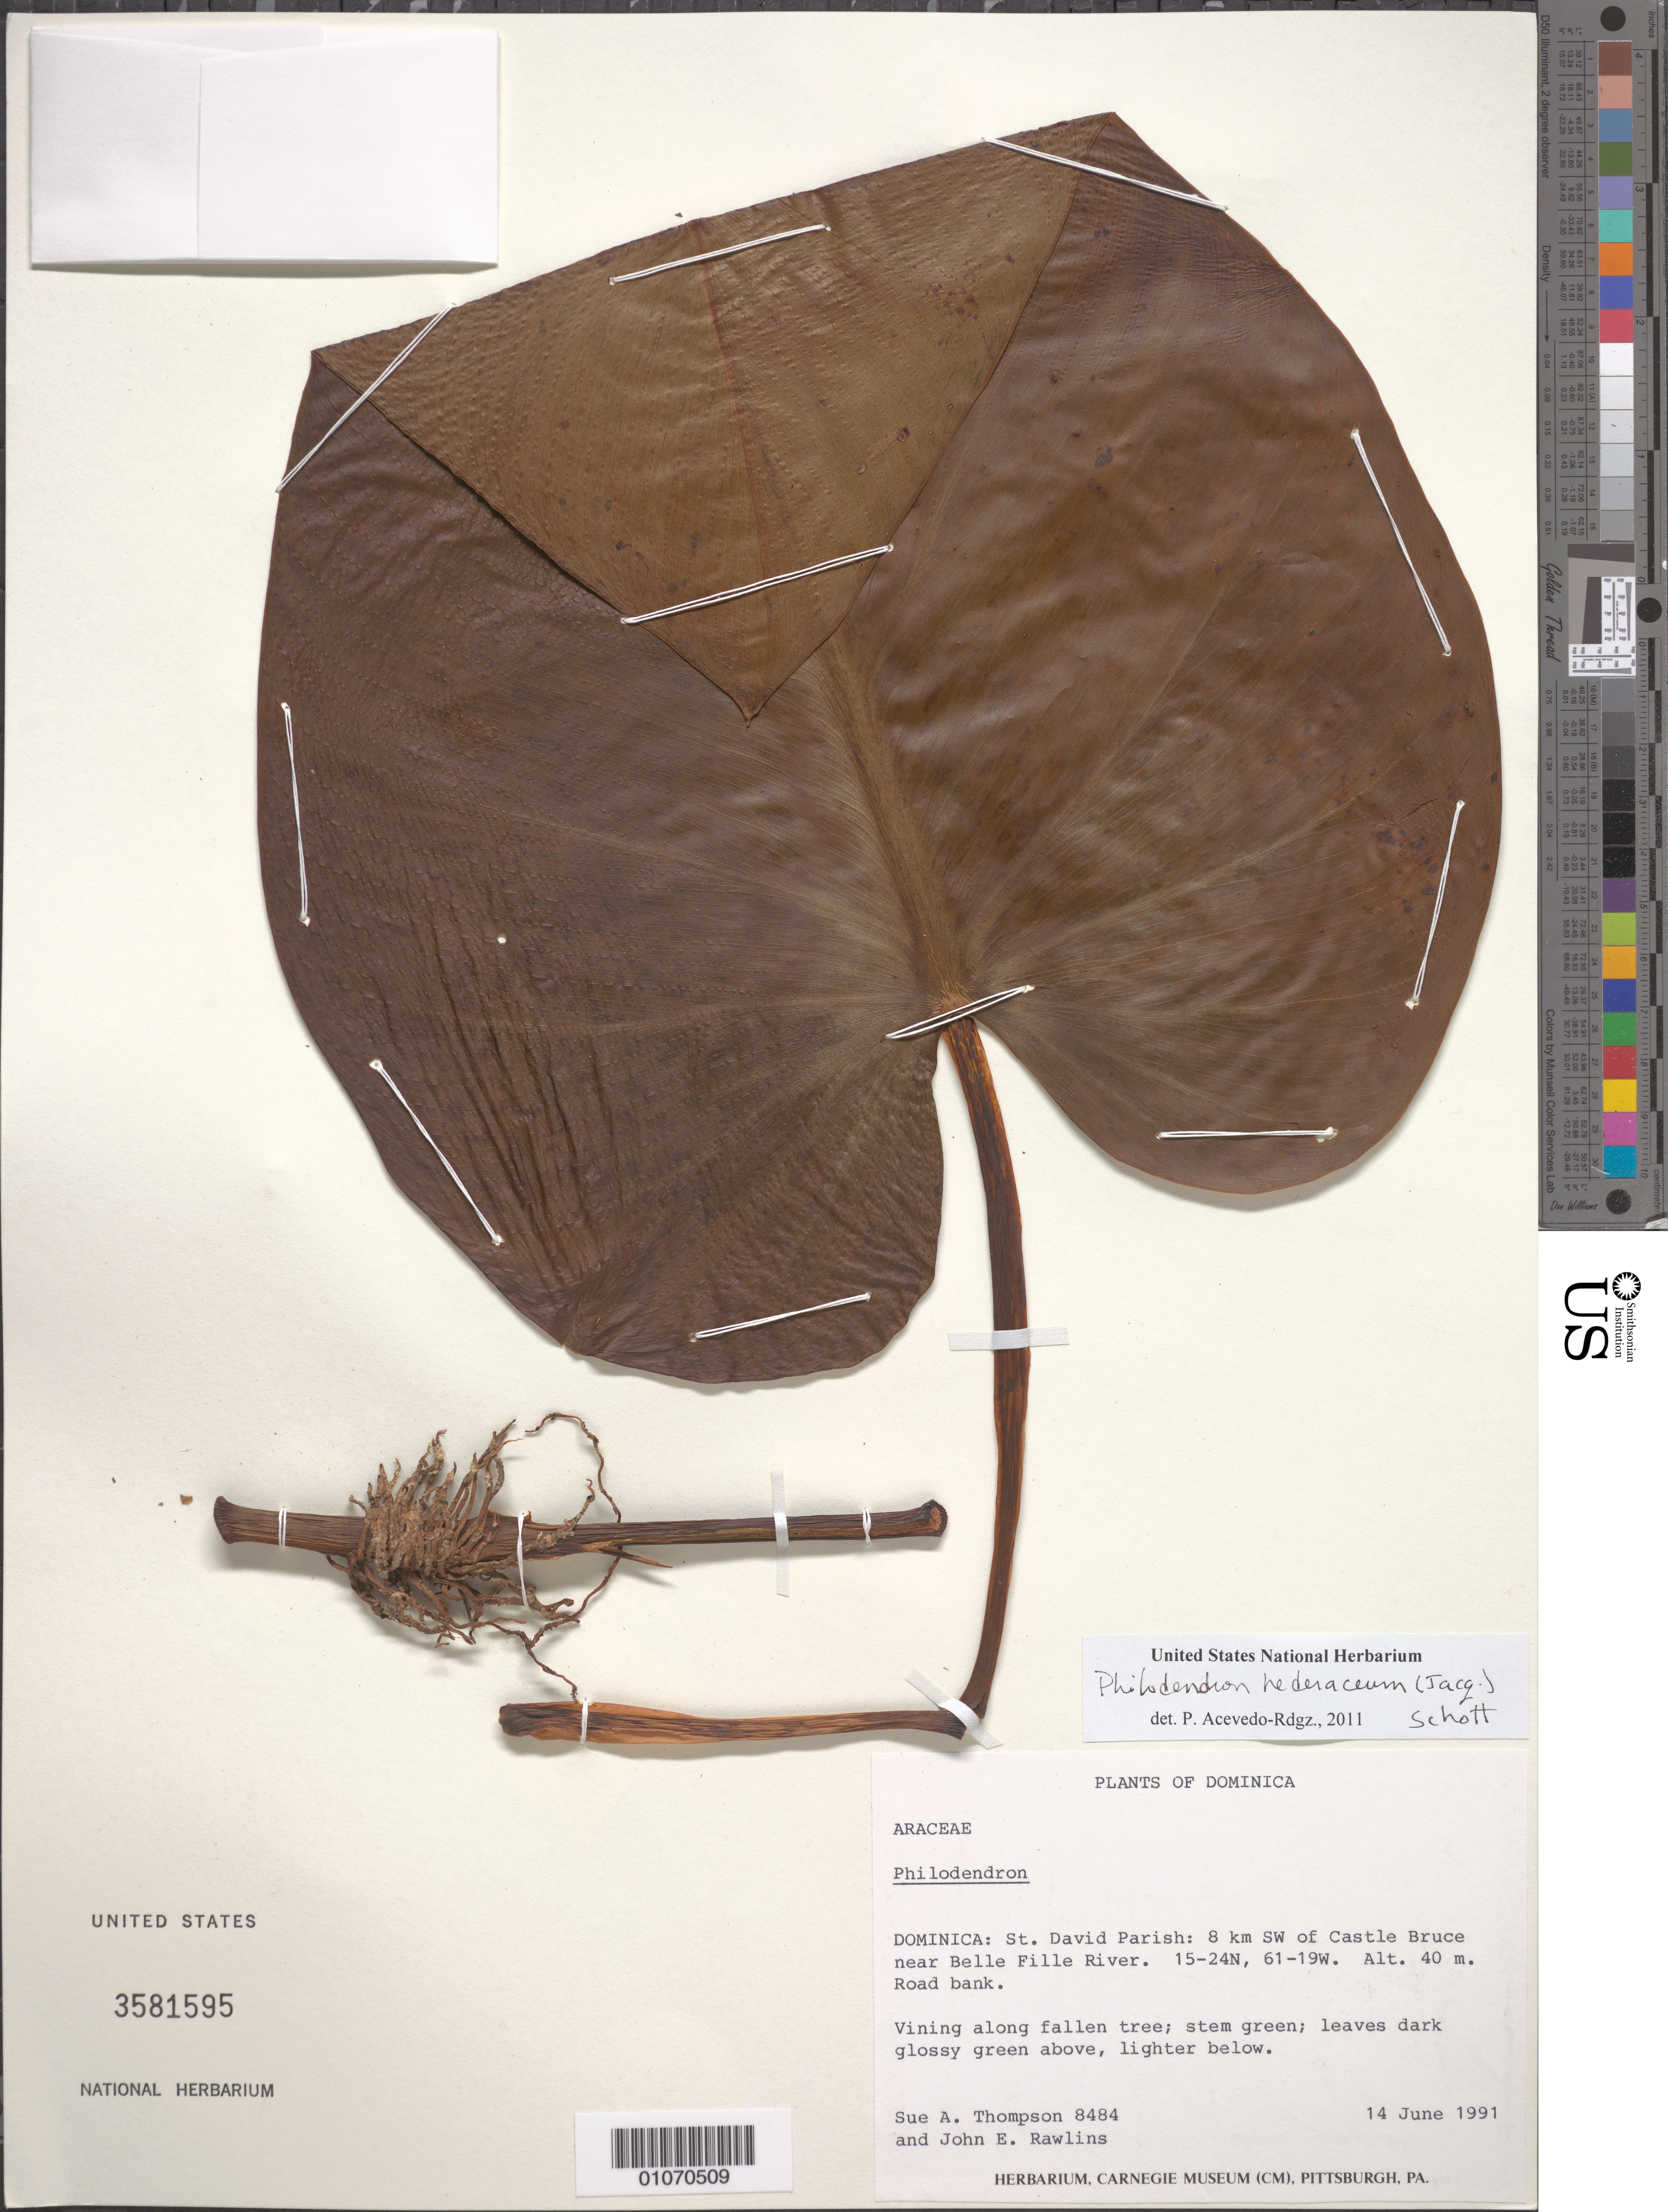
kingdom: Plantae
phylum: Tracheophyta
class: Liliopsida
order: Alismatales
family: Araceae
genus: Philodendron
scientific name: Philodendron hederaceum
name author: (Jacq.) Schott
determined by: Acevedo-Rodríguez, P., (BOT), Smithsonian Institution - National Museum of Natural History (UNITED STATES)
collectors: S. A. Thompson & J. Rawlins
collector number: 8484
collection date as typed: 14 Jun 1991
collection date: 1991-06-14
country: Dominica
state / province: St. David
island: Dominica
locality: Castle Bruce, 8 km SW of; near Belle Fille river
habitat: Road bank, along fallen tree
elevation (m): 40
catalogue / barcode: US 3581595